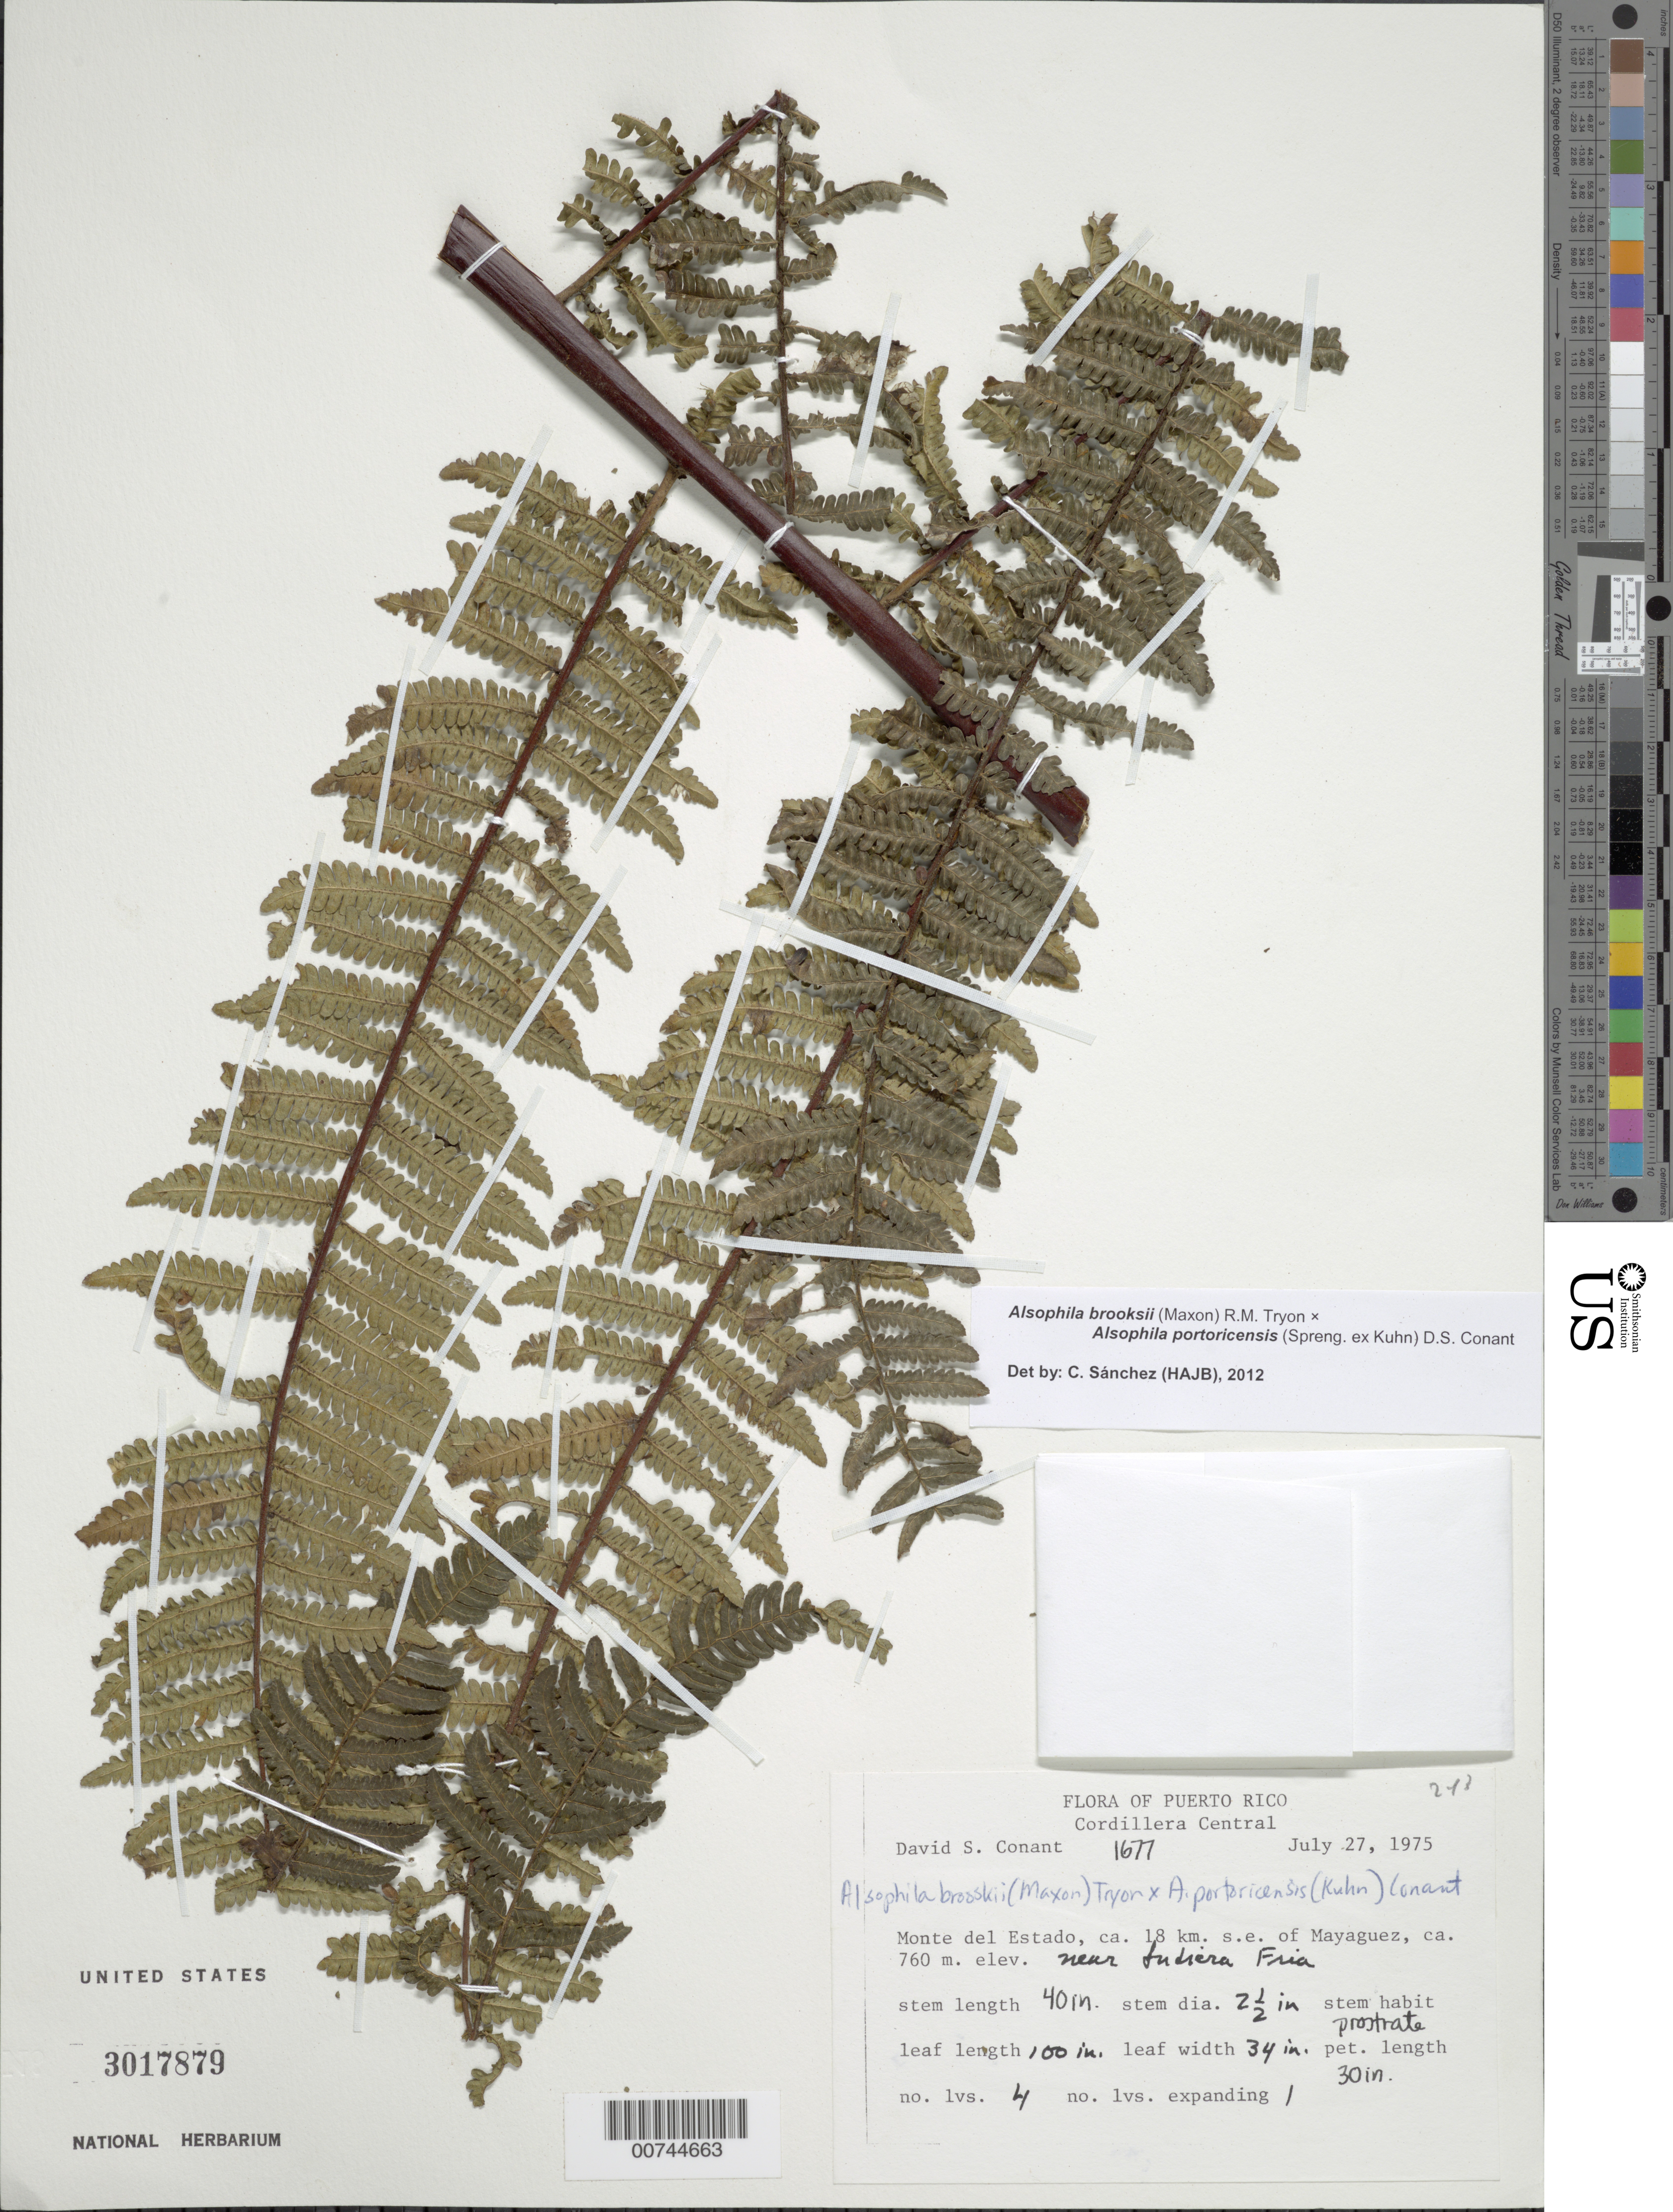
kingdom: Plantae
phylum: Tracheophyta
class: Polypodiopsida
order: Cyatheales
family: Cyatheaceae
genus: Alsophila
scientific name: Alsophila brooksii x A. portoricensis (Spreng. ex Kuhn) D.S. Conant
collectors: D. S. Conant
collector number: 1677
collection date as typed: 27 Jul 1975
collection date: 1975-07-27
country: Puerto Rico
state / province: Mayagüez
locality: Cordillera Central: Monte del Estado, ca. 18 km SE of Mayaguez, near Indiera Fría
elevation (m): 760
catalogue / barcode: US 3017879